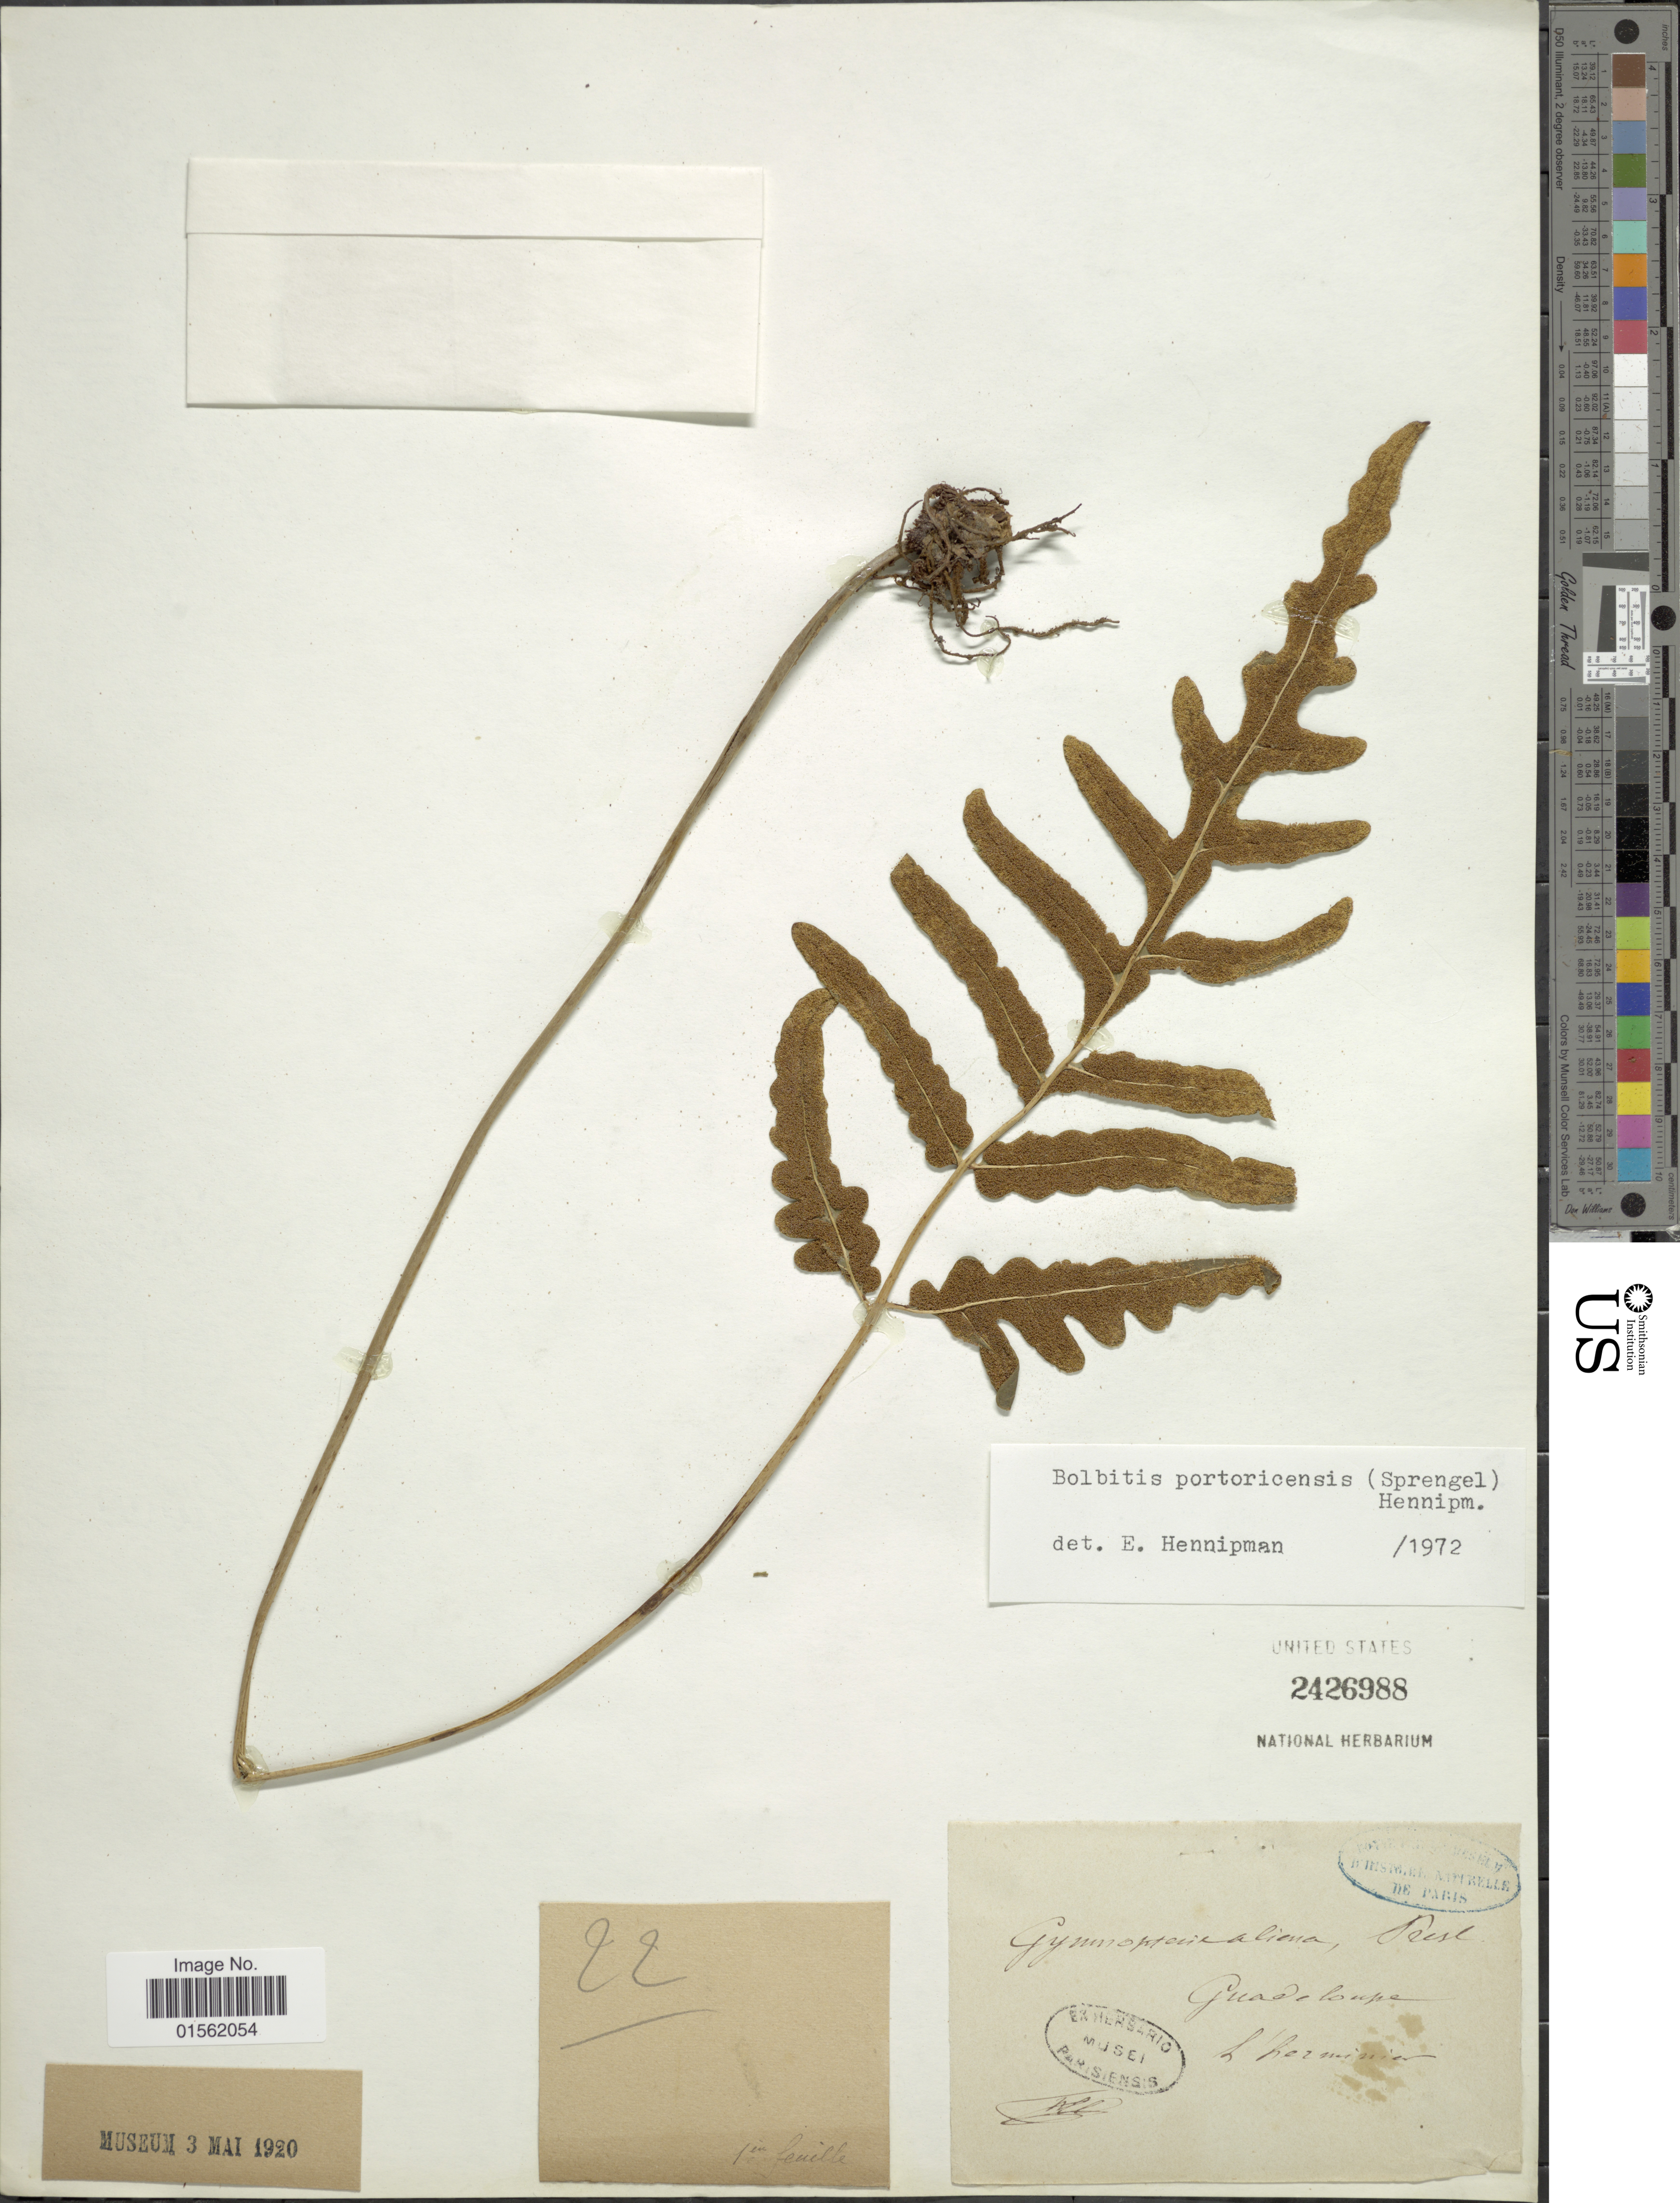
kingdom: Plantae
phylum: Tracheophyta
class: Polypodiopsida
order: Polypodiales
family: Dryopteridaceae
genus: Bolbitis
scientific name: Bolbitis portoricensis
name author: (Spreng.) Hennipman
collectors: -. L'Herminier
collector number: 22?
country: Guadeloupe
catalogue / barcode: US 2426988